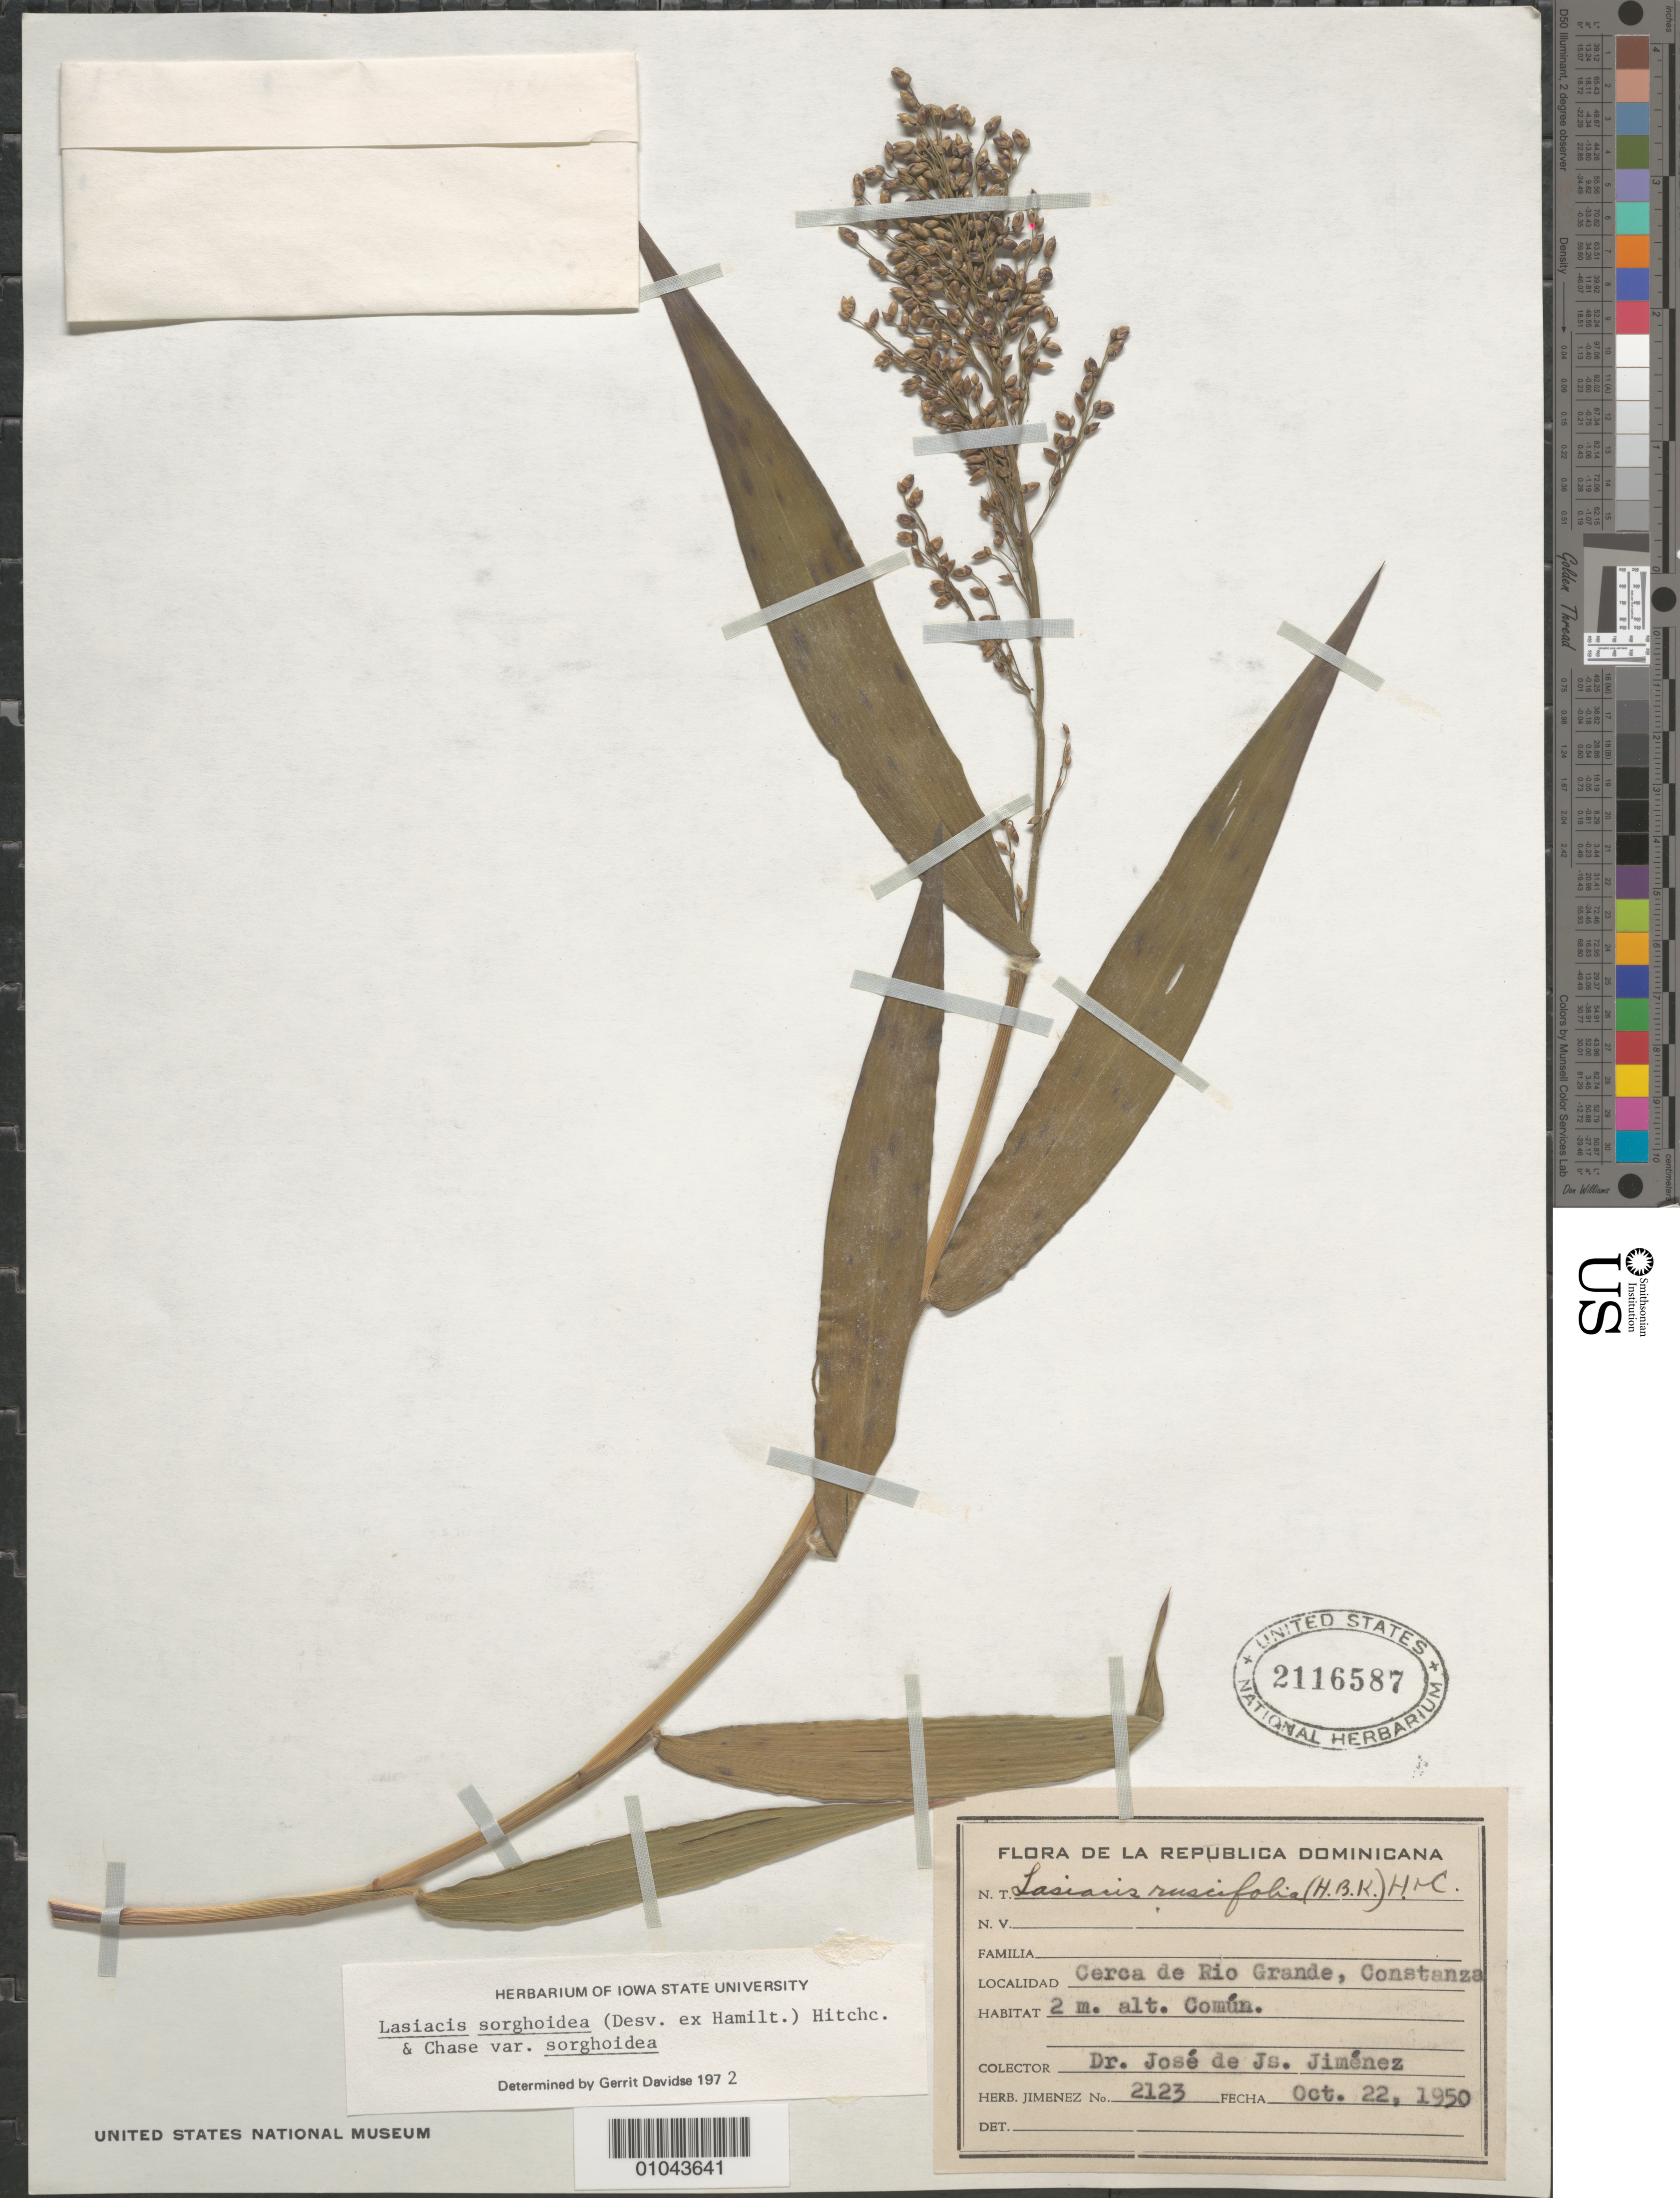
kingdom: Plantae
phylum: Tracheophyta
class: Liliopsida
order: Poales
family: Poaceae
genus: Lasiacis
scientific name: Lasiacis sorghoidea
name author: (Desv. ex Ham.) Hitchc. & Chase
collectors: J. J. Jiménez Almonte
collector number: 2123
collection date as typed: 22 Oct 1950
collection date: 1950-10-22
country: Dominican Republic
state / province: La Vega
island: Hispaniola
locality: Cerca de Rio Grande, Constanza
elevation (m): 2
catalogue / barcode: US 2116587